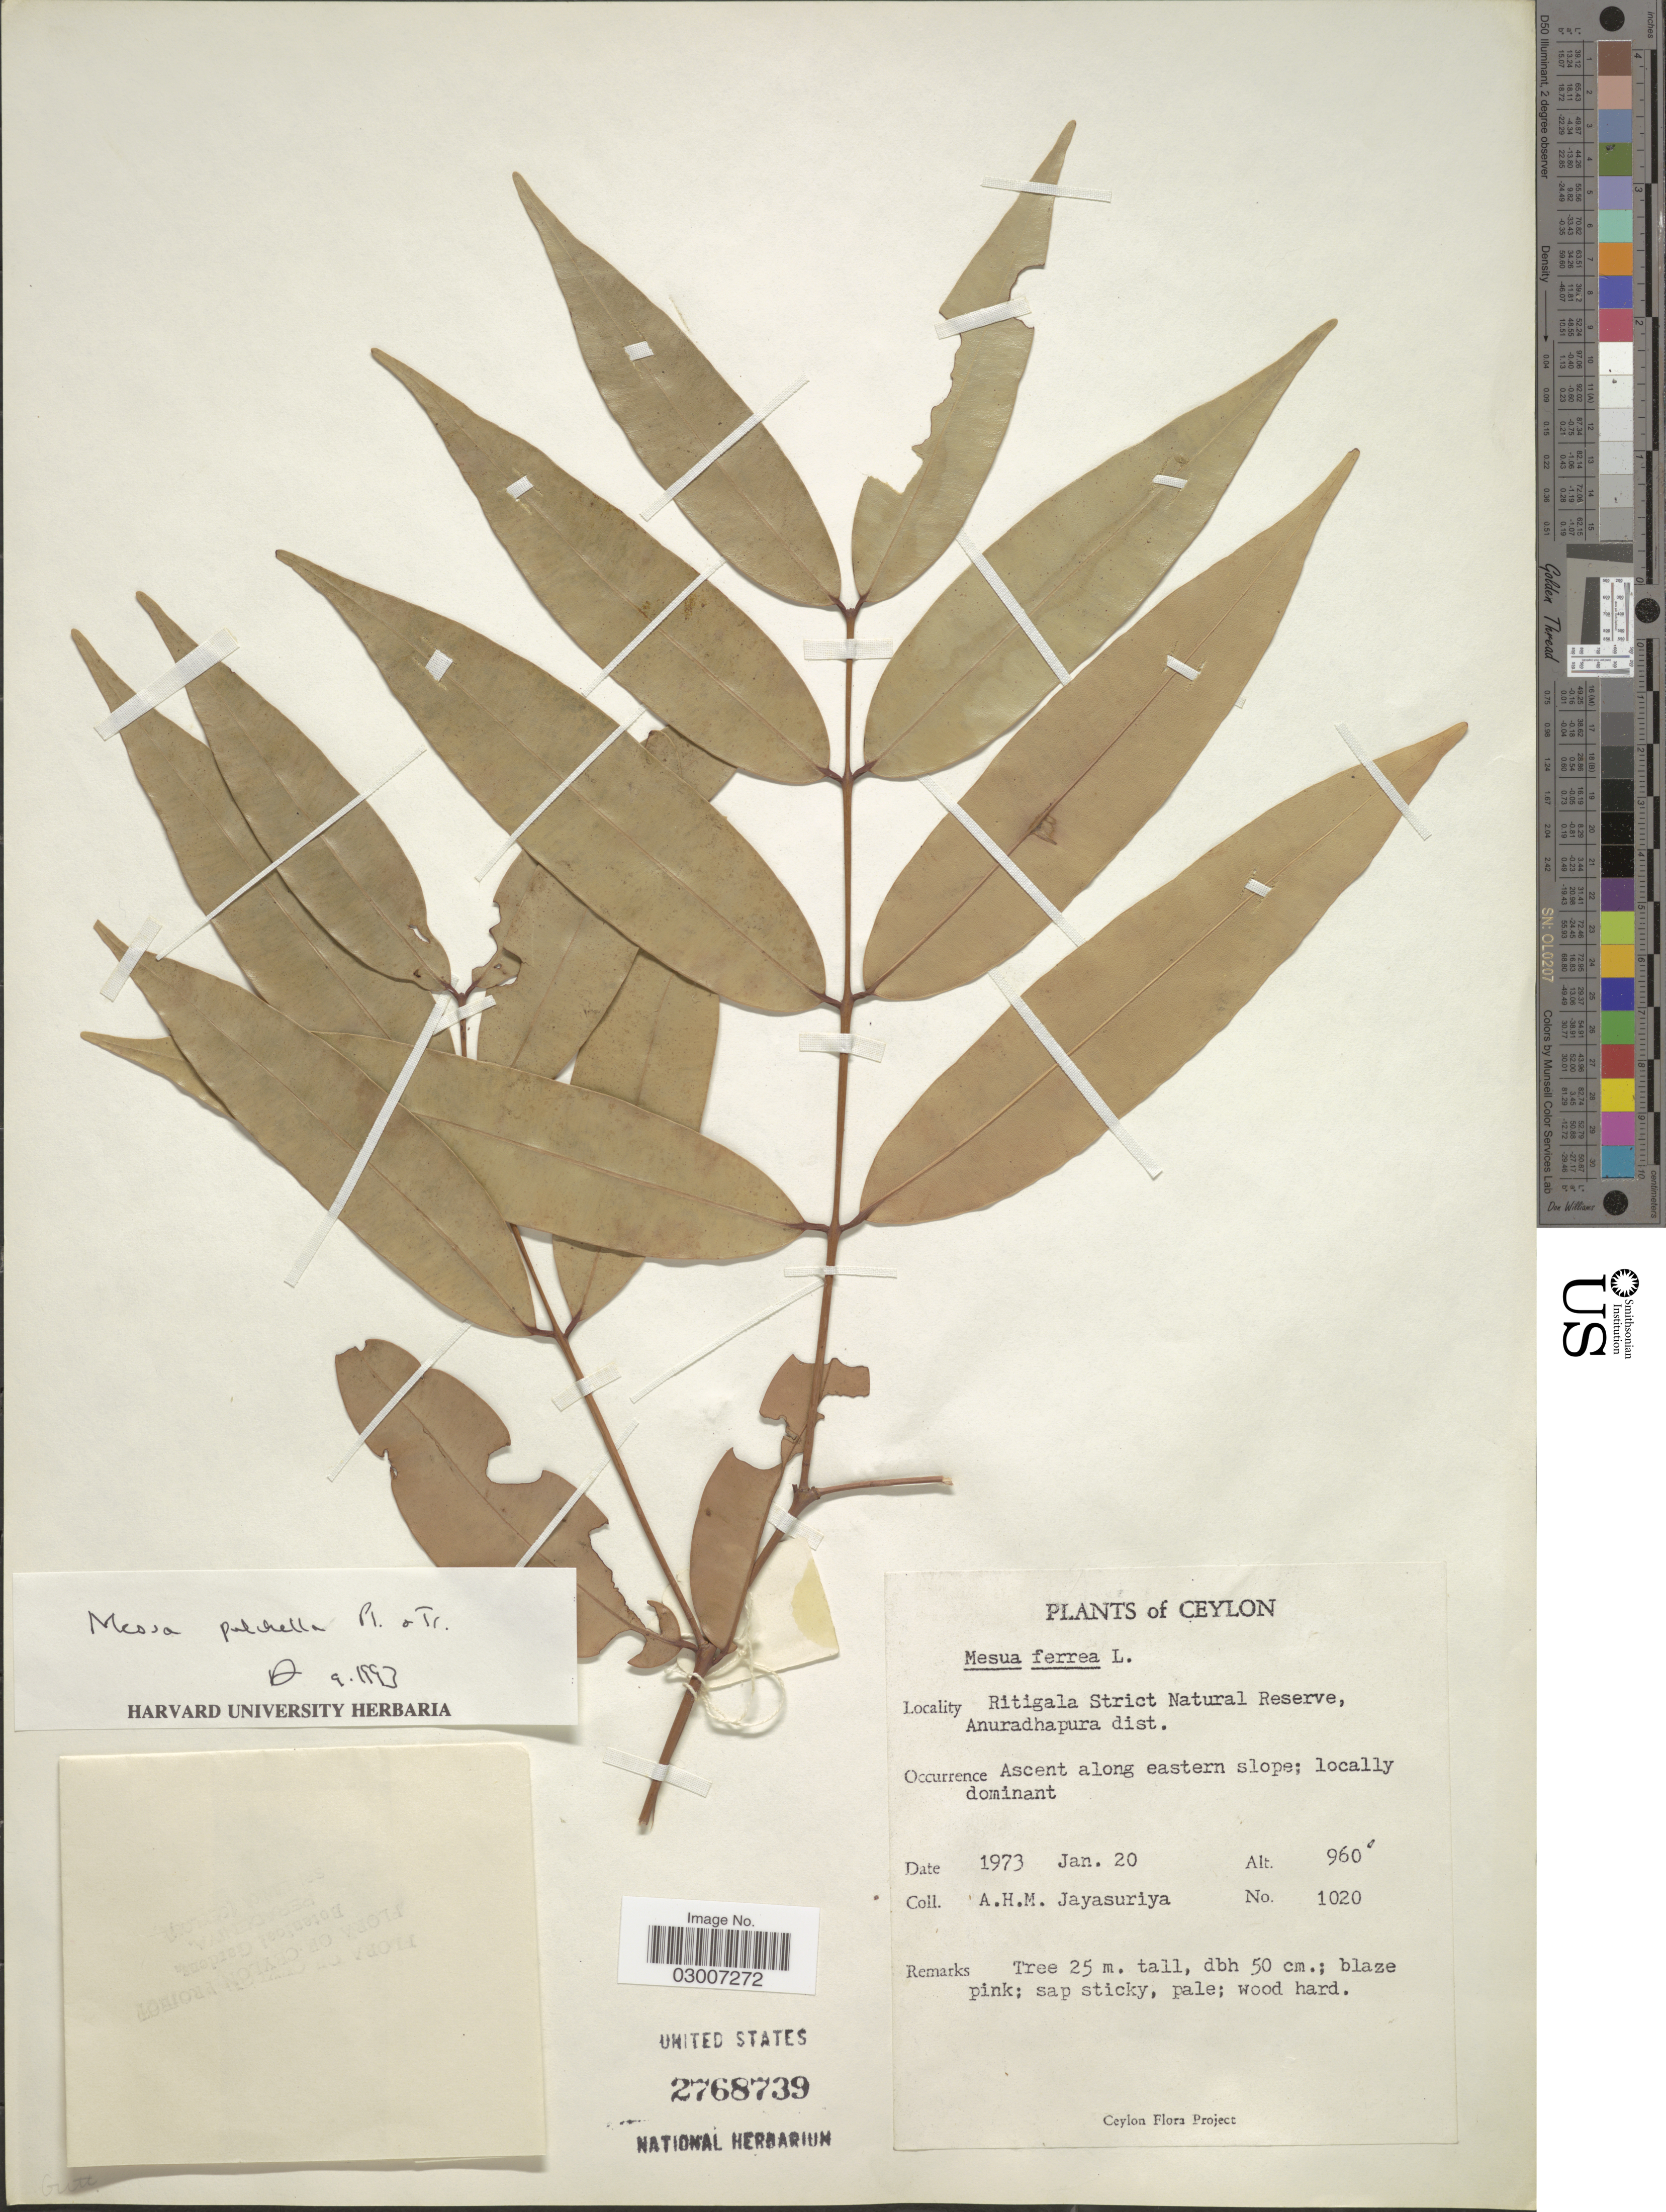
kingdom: Plantae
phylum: Tracheophyta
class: Magnoliopsida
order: Malpighiales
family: Calophyllaceae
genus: Mesua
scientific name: Mesua ferrea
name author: L.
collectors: A. H. Jayasuriya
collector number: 1020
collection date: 1973-01-20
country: Sri Lanka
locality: Ceylon. Ritigala Strict Natural Reserve, Anuradhapura dist.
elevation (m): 293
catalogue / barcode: US 2768739